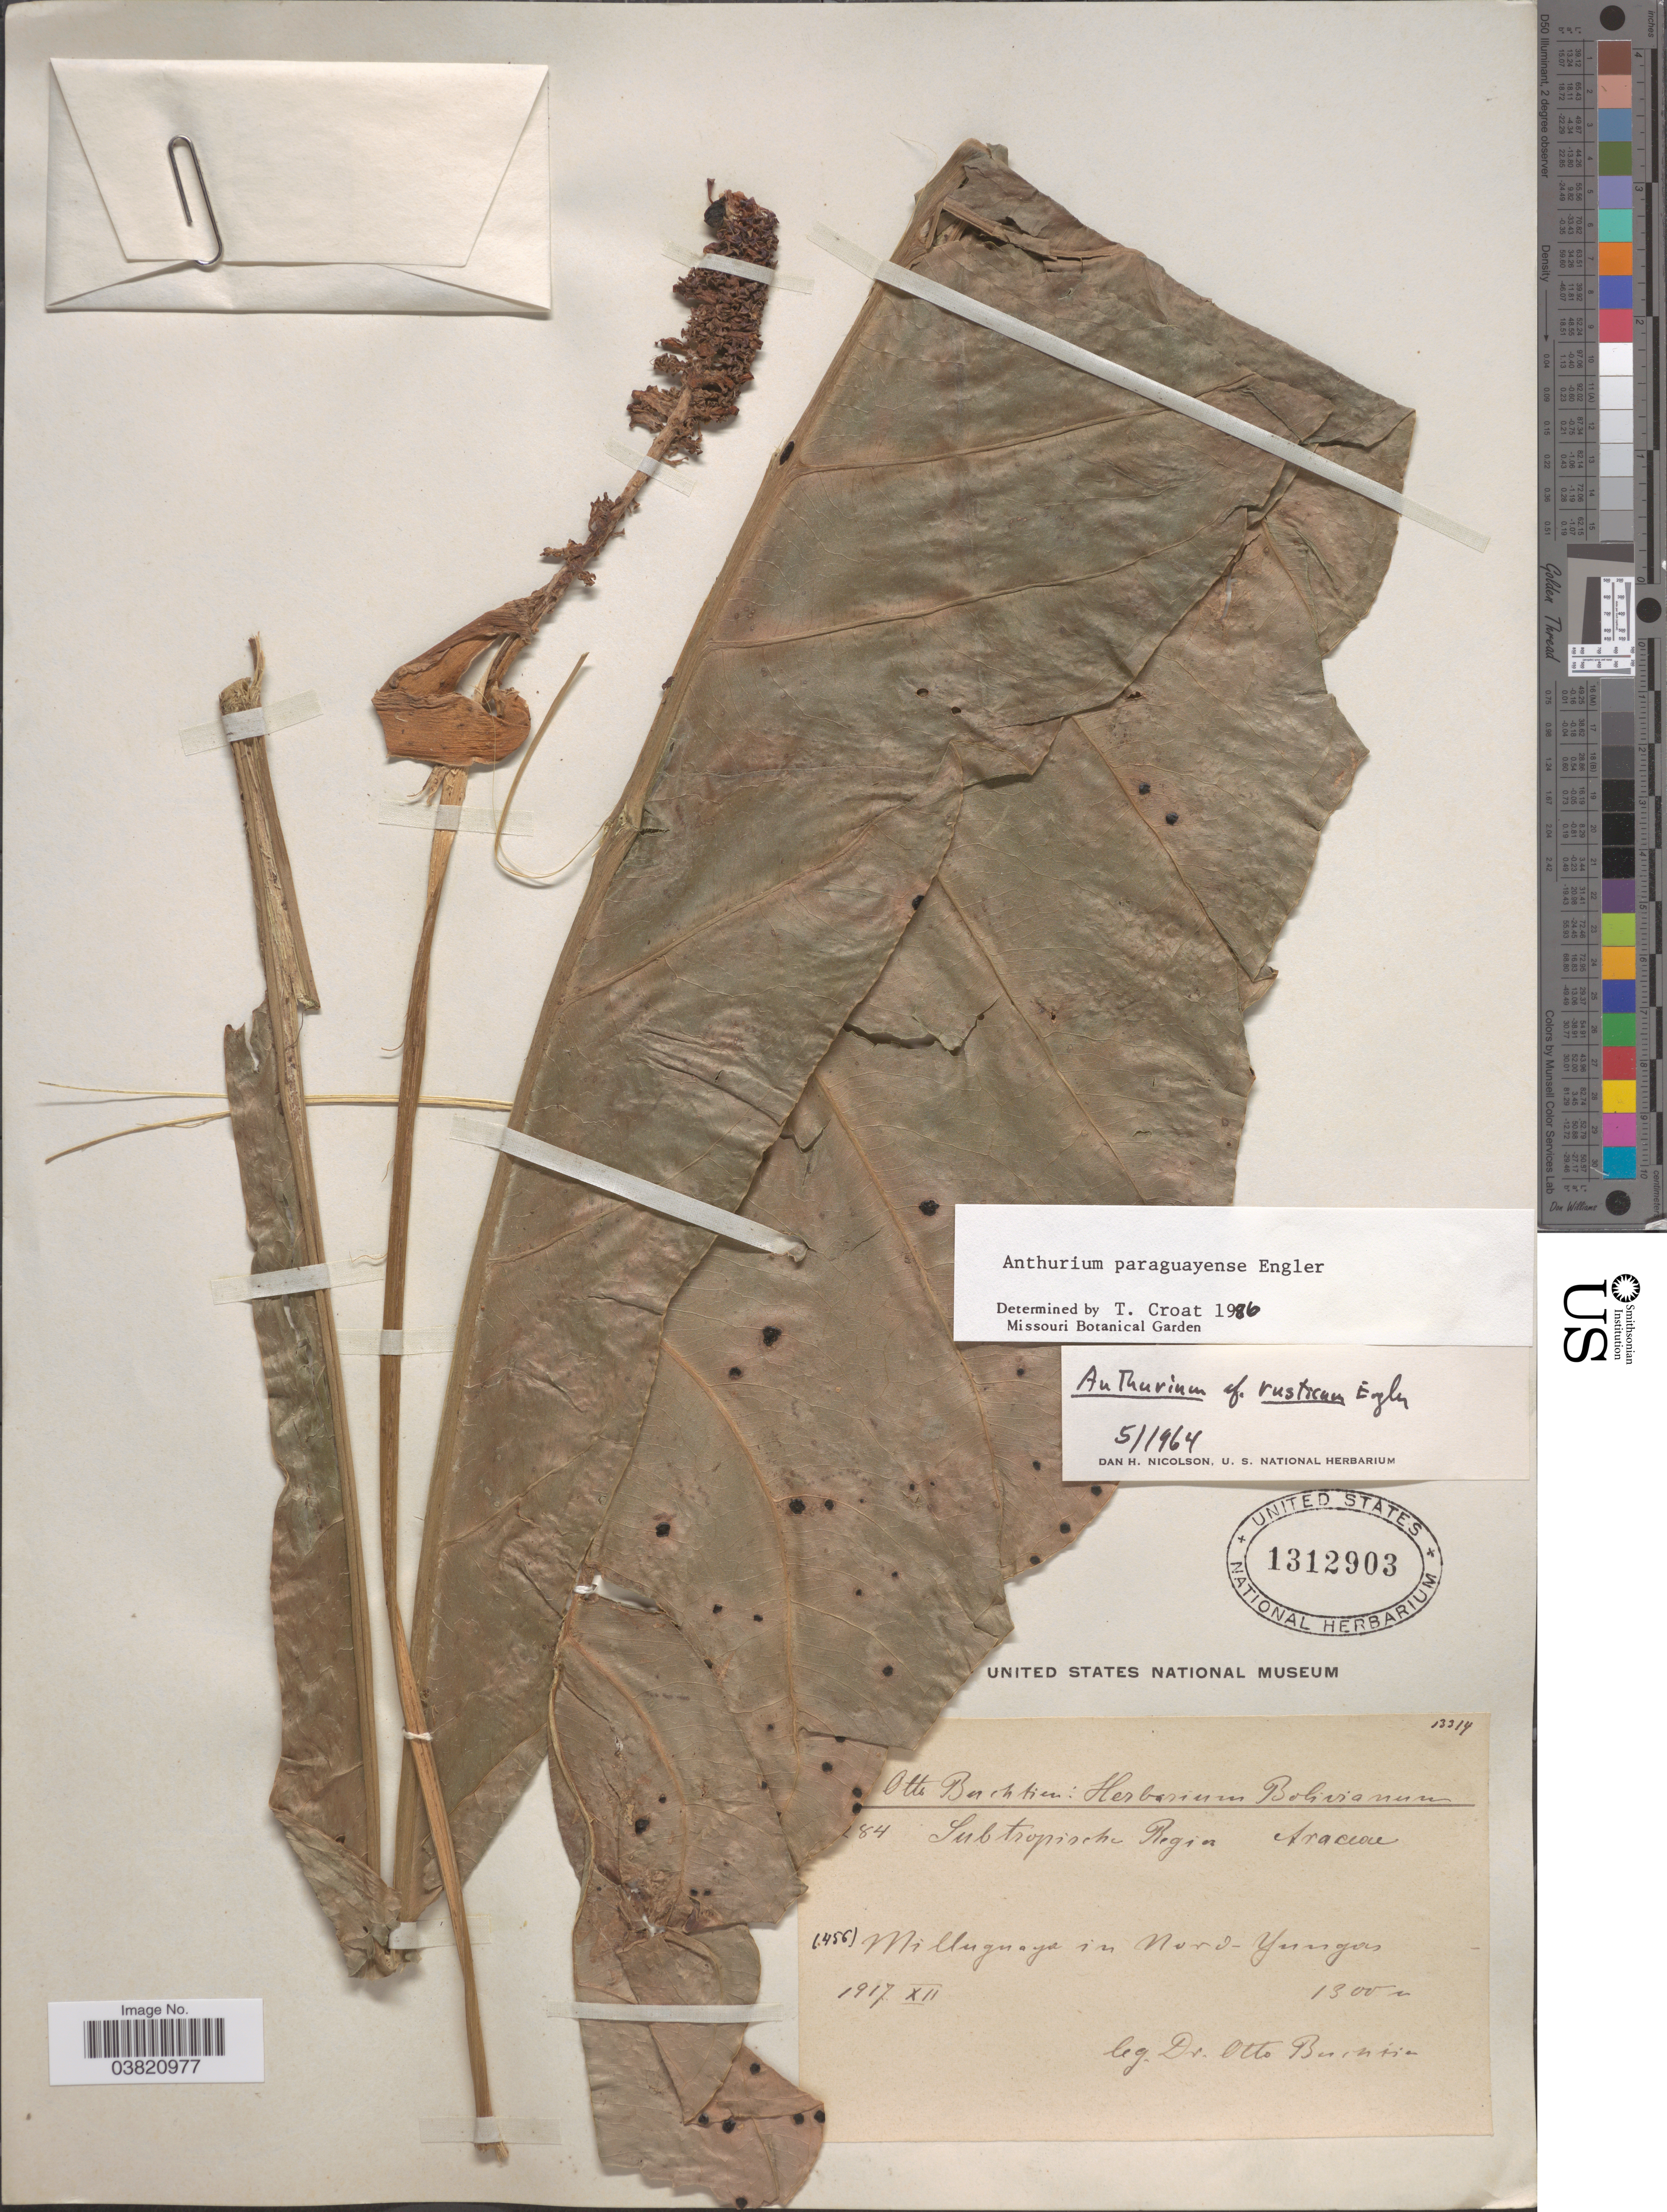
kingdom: Plantae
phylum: Tracheophyta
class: Liliopsida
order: Alismatales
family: Araceae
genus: Anthurium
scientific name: Anthurium paraguayense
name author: Engl.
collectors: O. Buchtien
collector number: !84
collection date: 1917-12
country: Bolivia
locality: Subtropische Region. Milluguaya in Nord-Yungas.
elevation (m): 1300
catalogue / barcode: US 1312903